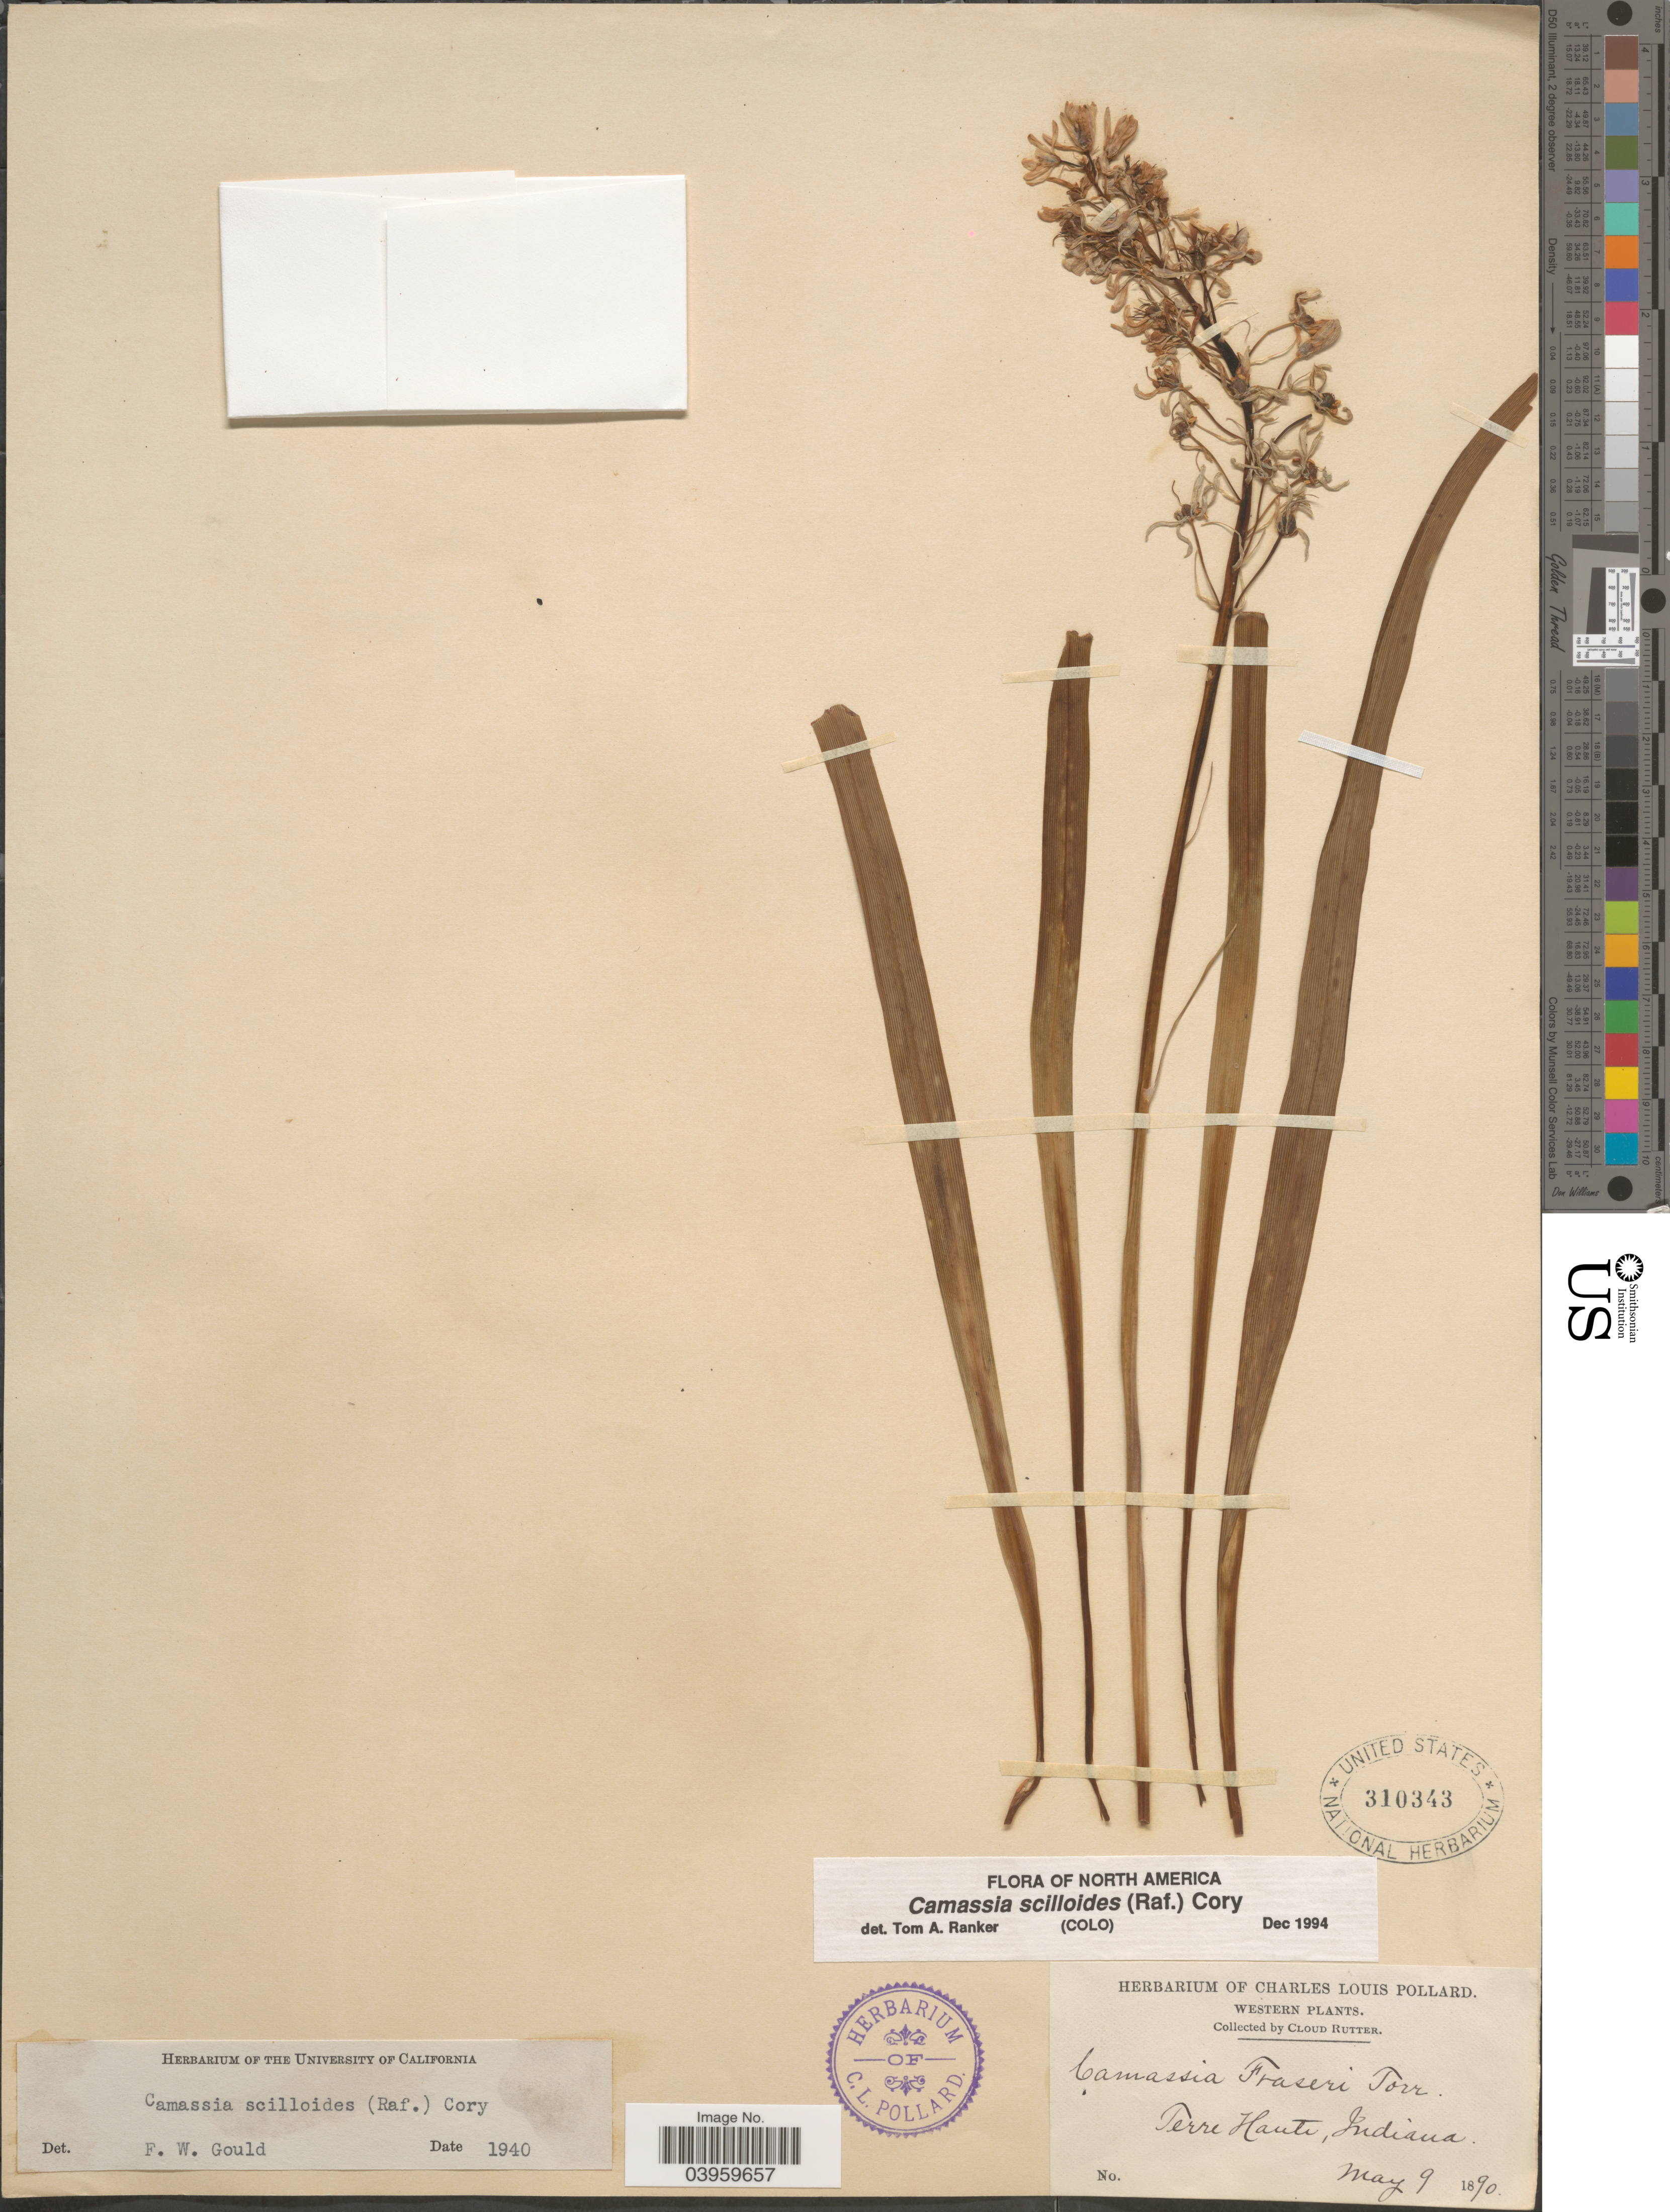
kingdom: Plantae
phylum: Tracheophyta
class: Liliopsida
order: Asparagales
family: Asparagaceae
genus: Camassia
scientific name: Camassia scilloides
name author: (Raf.) Cory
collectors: C. Rutter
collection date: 1890-05-09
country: United States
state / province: Indiana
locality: Western. Terra Haute.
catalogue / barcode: US 310343